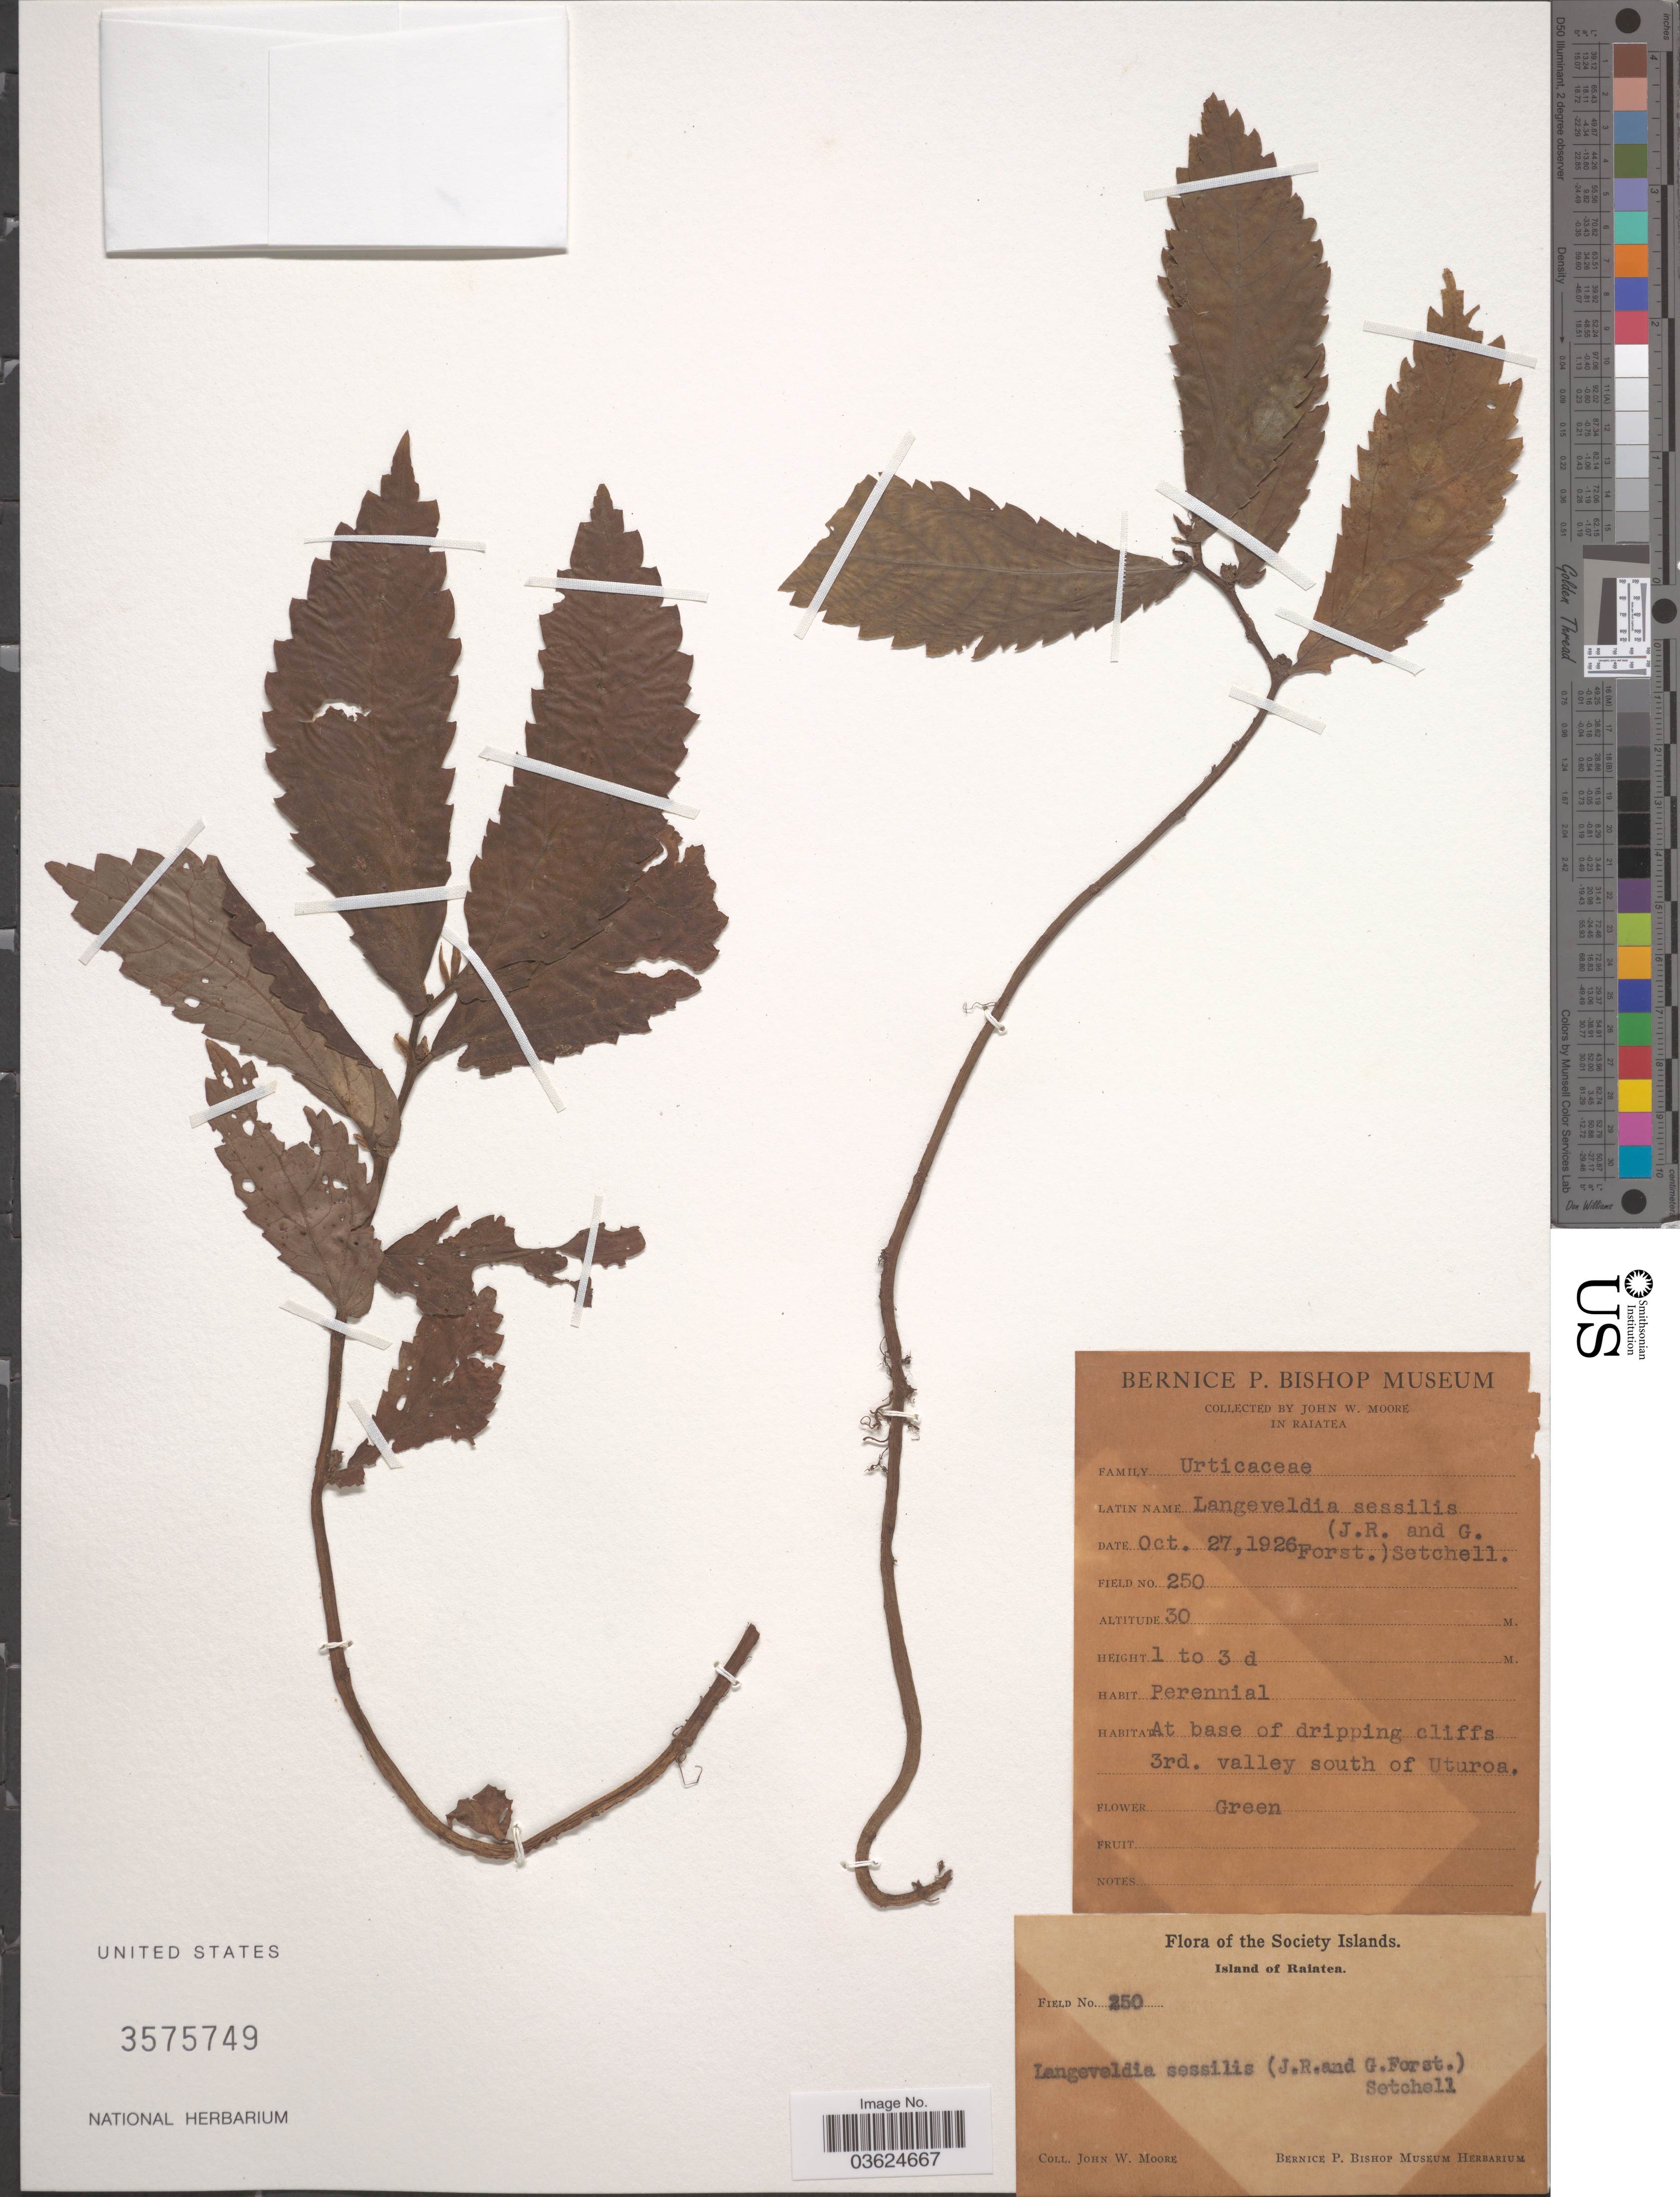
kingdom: Plantae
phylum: Tracheophyta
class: Magnoliopsida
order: Rosales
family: Urticaceae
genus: Elatostema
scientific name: Elatostema sessile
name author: J.R. Forst. & G. Forst.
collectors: J. Moore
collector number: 250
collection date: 1926-10-27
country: French Polynesia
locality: At base of dripping cliffs 3rd. valley south of Uturosa. The Society Islands. Island of Raiatea.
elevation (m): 30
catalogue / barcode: US 3575749